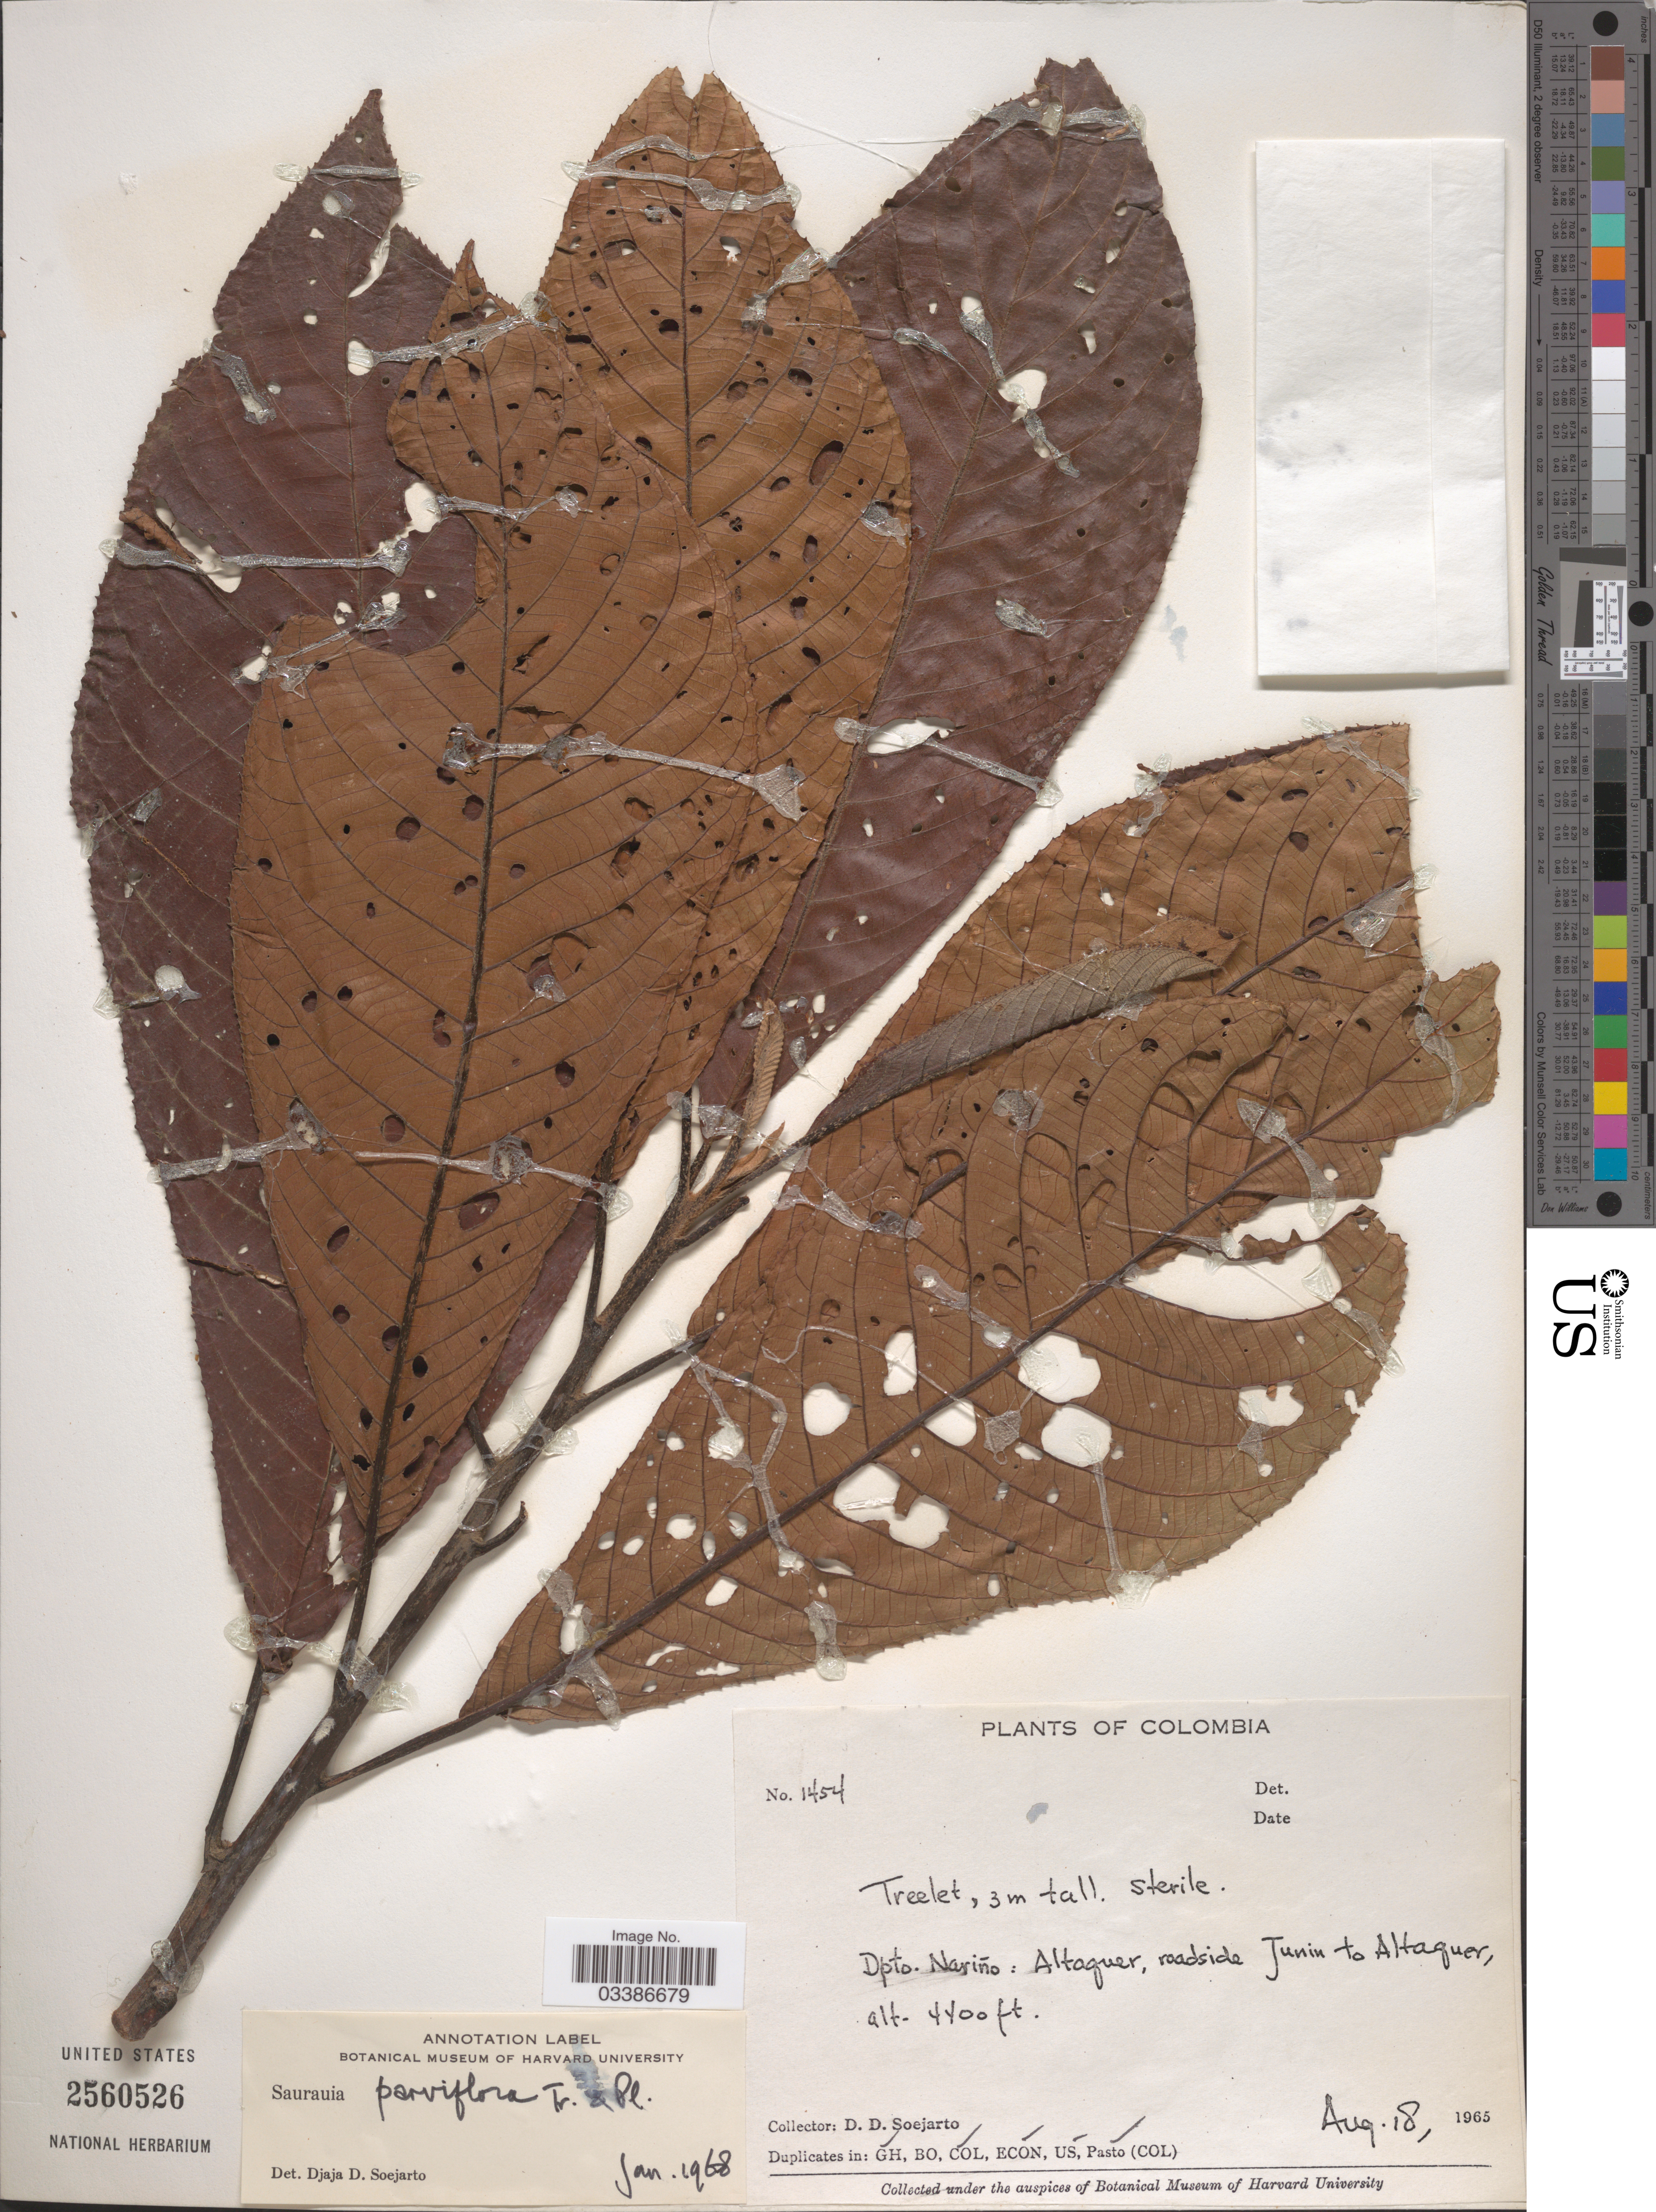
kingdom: Plantae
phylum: Tracheophyta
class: Magnoliopsida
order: Ericales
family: Actinidiaceae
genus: Saurauia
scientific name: Saurauia parviflora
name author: Triana & Planch.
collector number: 1454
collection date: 1965-08-18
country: Colombia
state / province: Nariño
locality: Dpto. Nariño: Altaquer, roadside Junin to Altaquer.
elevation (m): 1341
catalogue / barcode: US 2560526